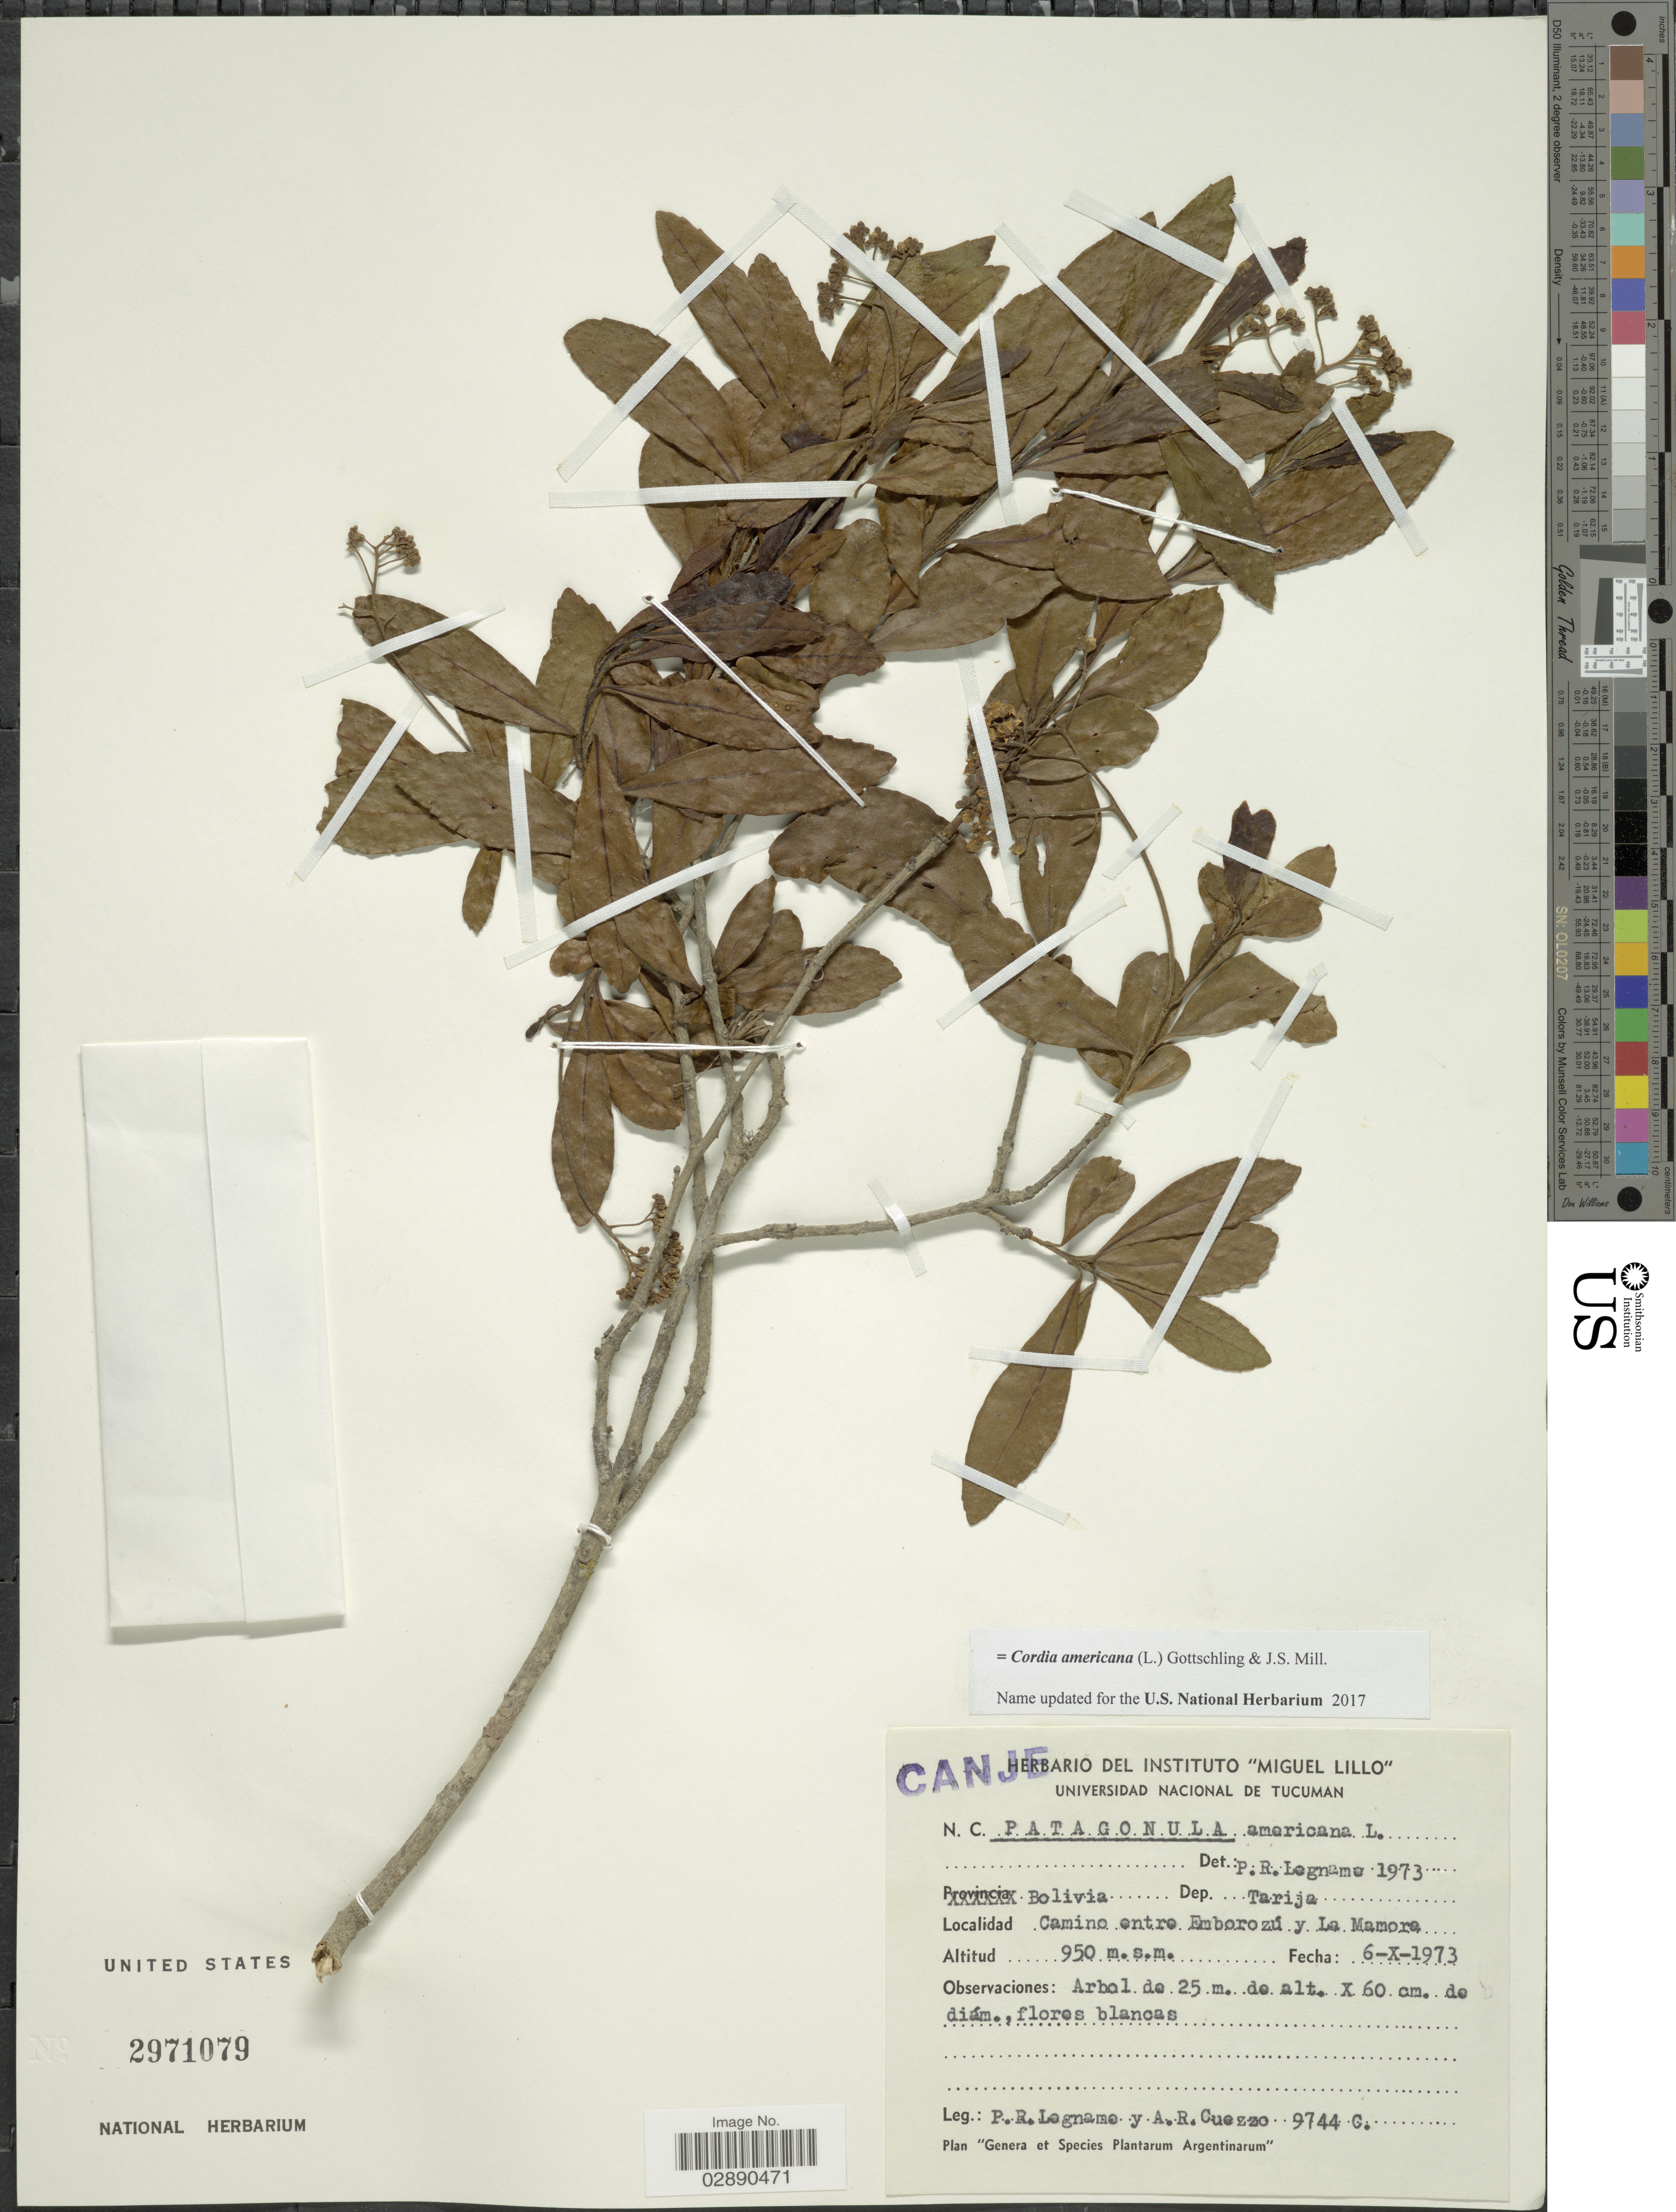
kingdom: Plantae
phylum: Tracheophyta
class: Magnoliopsida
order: Boraginales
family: Cordiaceae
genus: Cordia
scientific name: Cordia americana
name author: (L.) Gottschling & J.S. Mill.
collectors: P. R. Legname & A. Cuezzo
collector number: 9744C.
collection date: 1973-10-06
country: Bolivia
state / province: Tarija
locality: Dep. Tarija. Camino entre Emborozú y La Mamora.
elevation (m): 950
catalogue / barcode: US 2971079